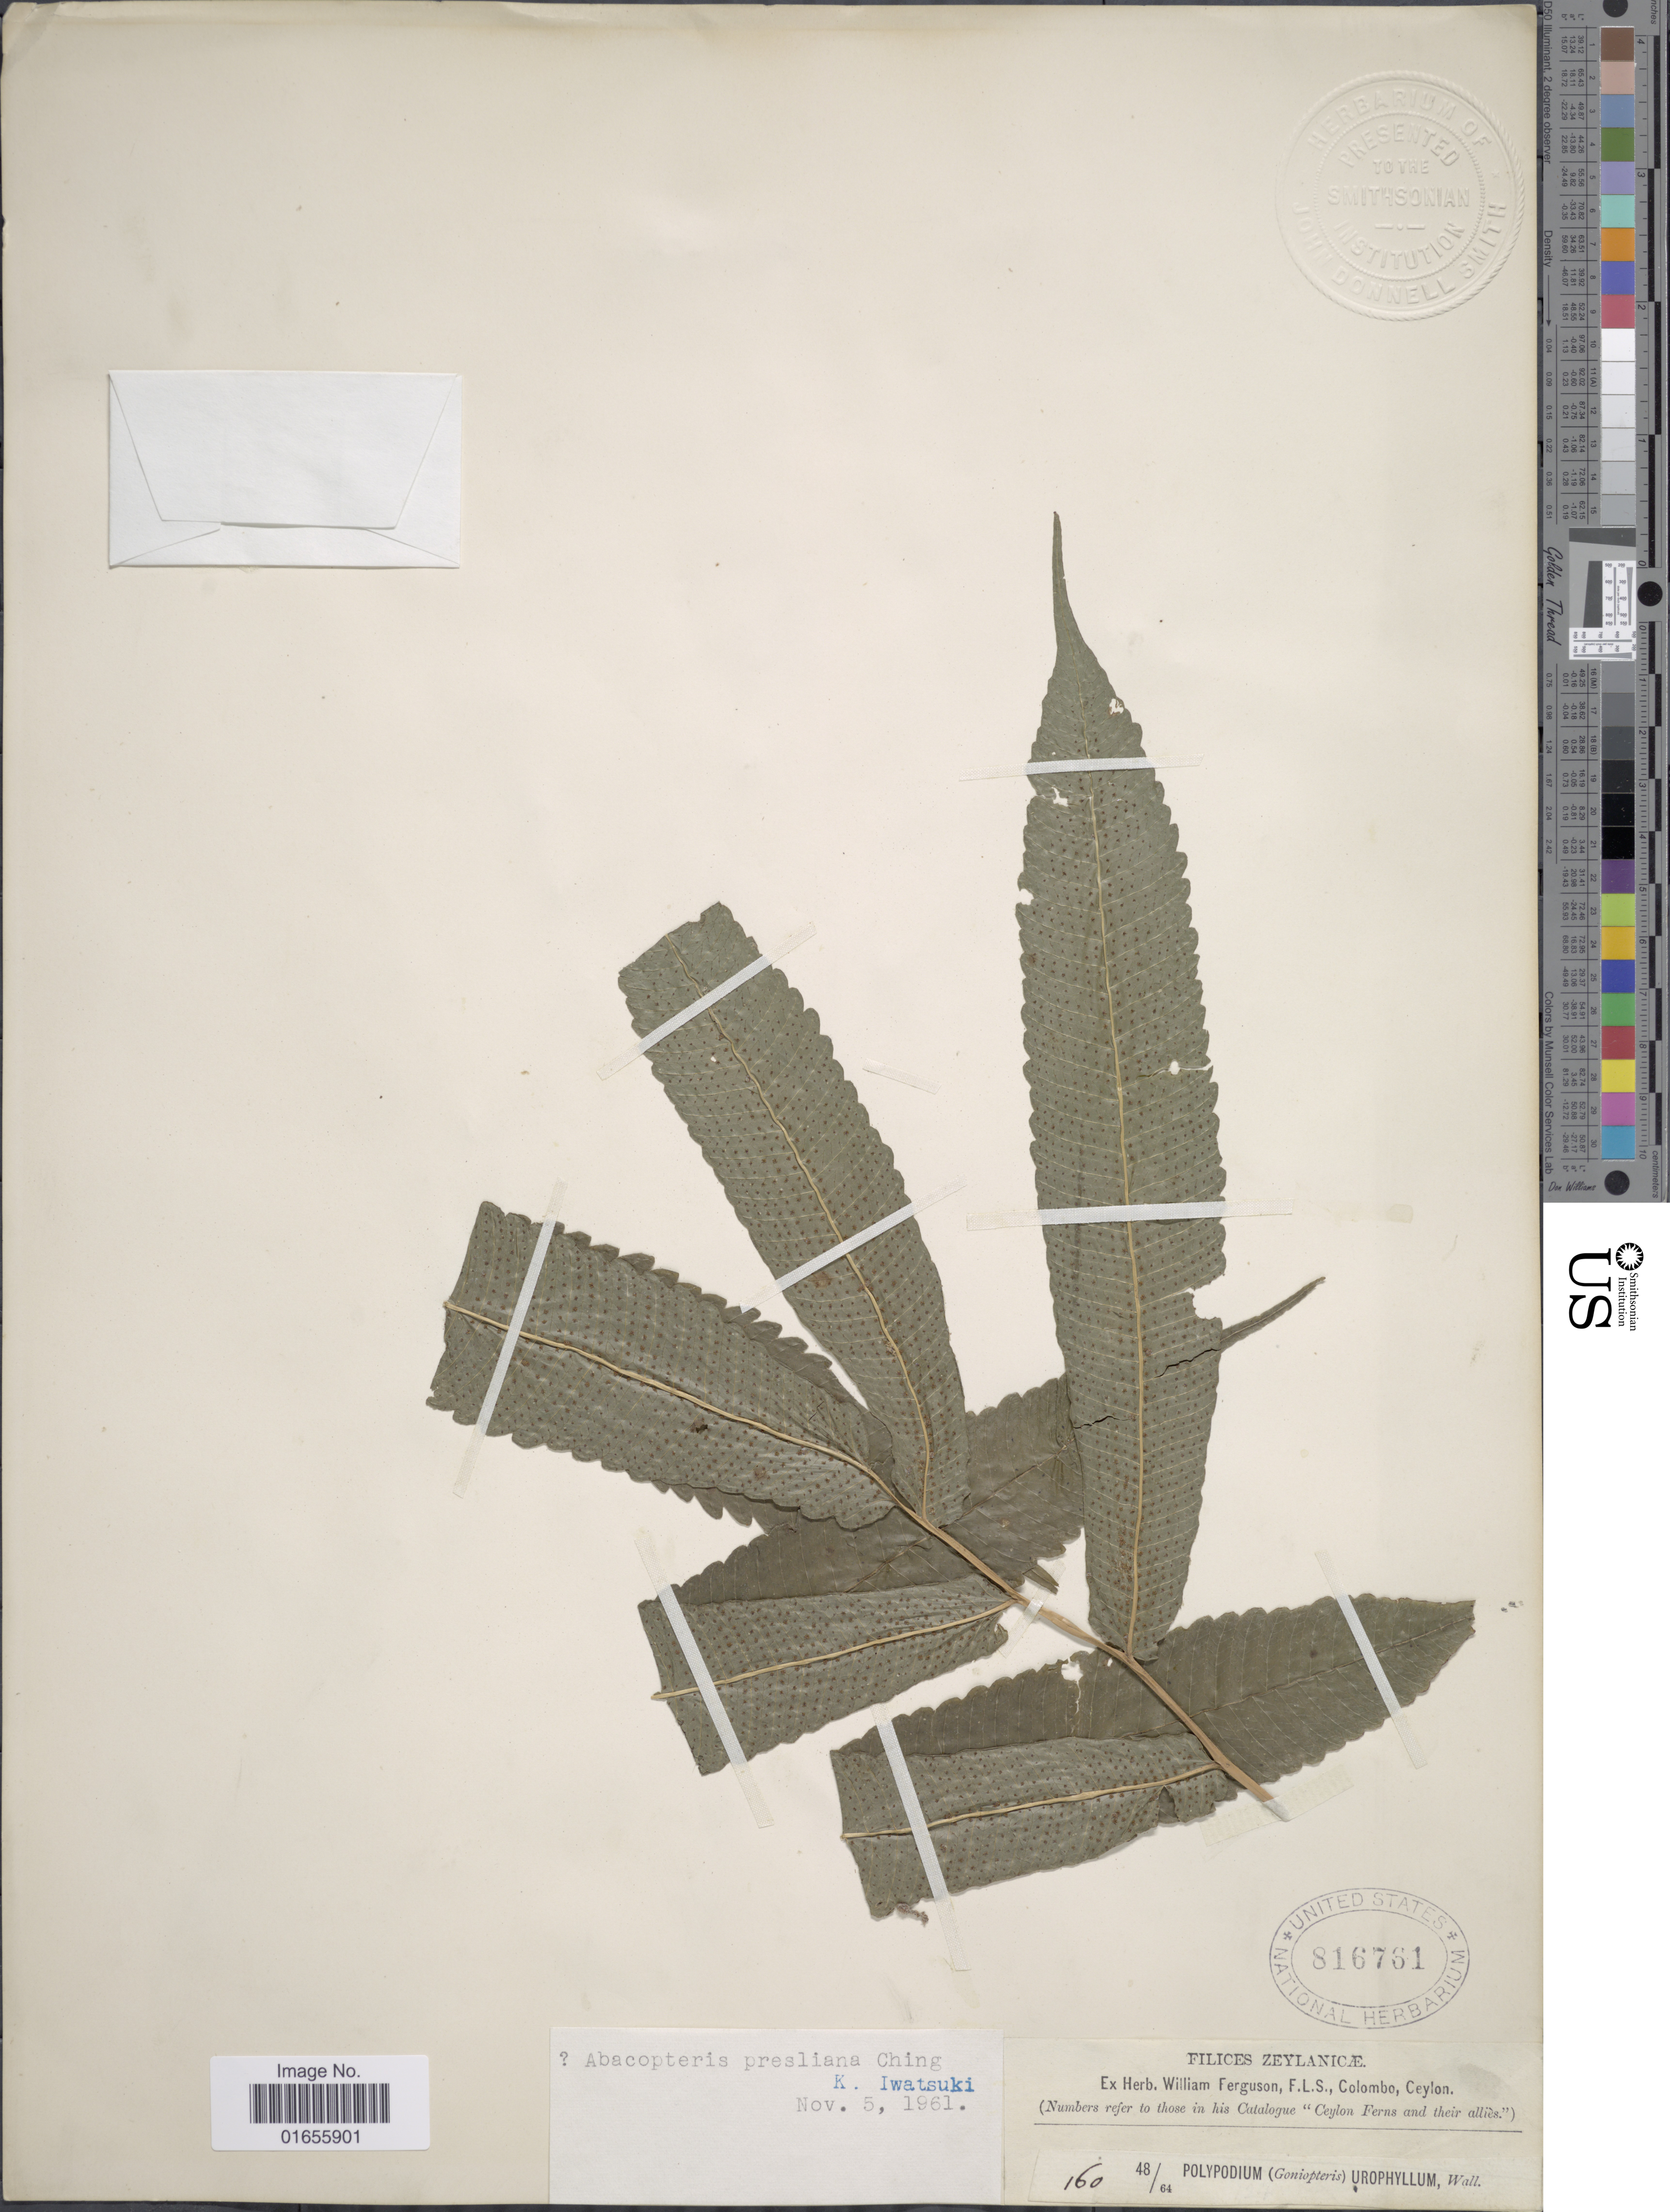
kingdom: Plantae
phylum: Tracheophyta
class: Polypodiopsida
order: Polypodiales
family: Thelypteridaceae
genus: Pronephrium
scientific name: Pronephrium asperum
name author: (C. Presl) Holttum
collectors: ex herb. W. Ferguson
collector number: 160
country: Sri Lanka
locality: Ceylon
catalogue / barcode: US 816761